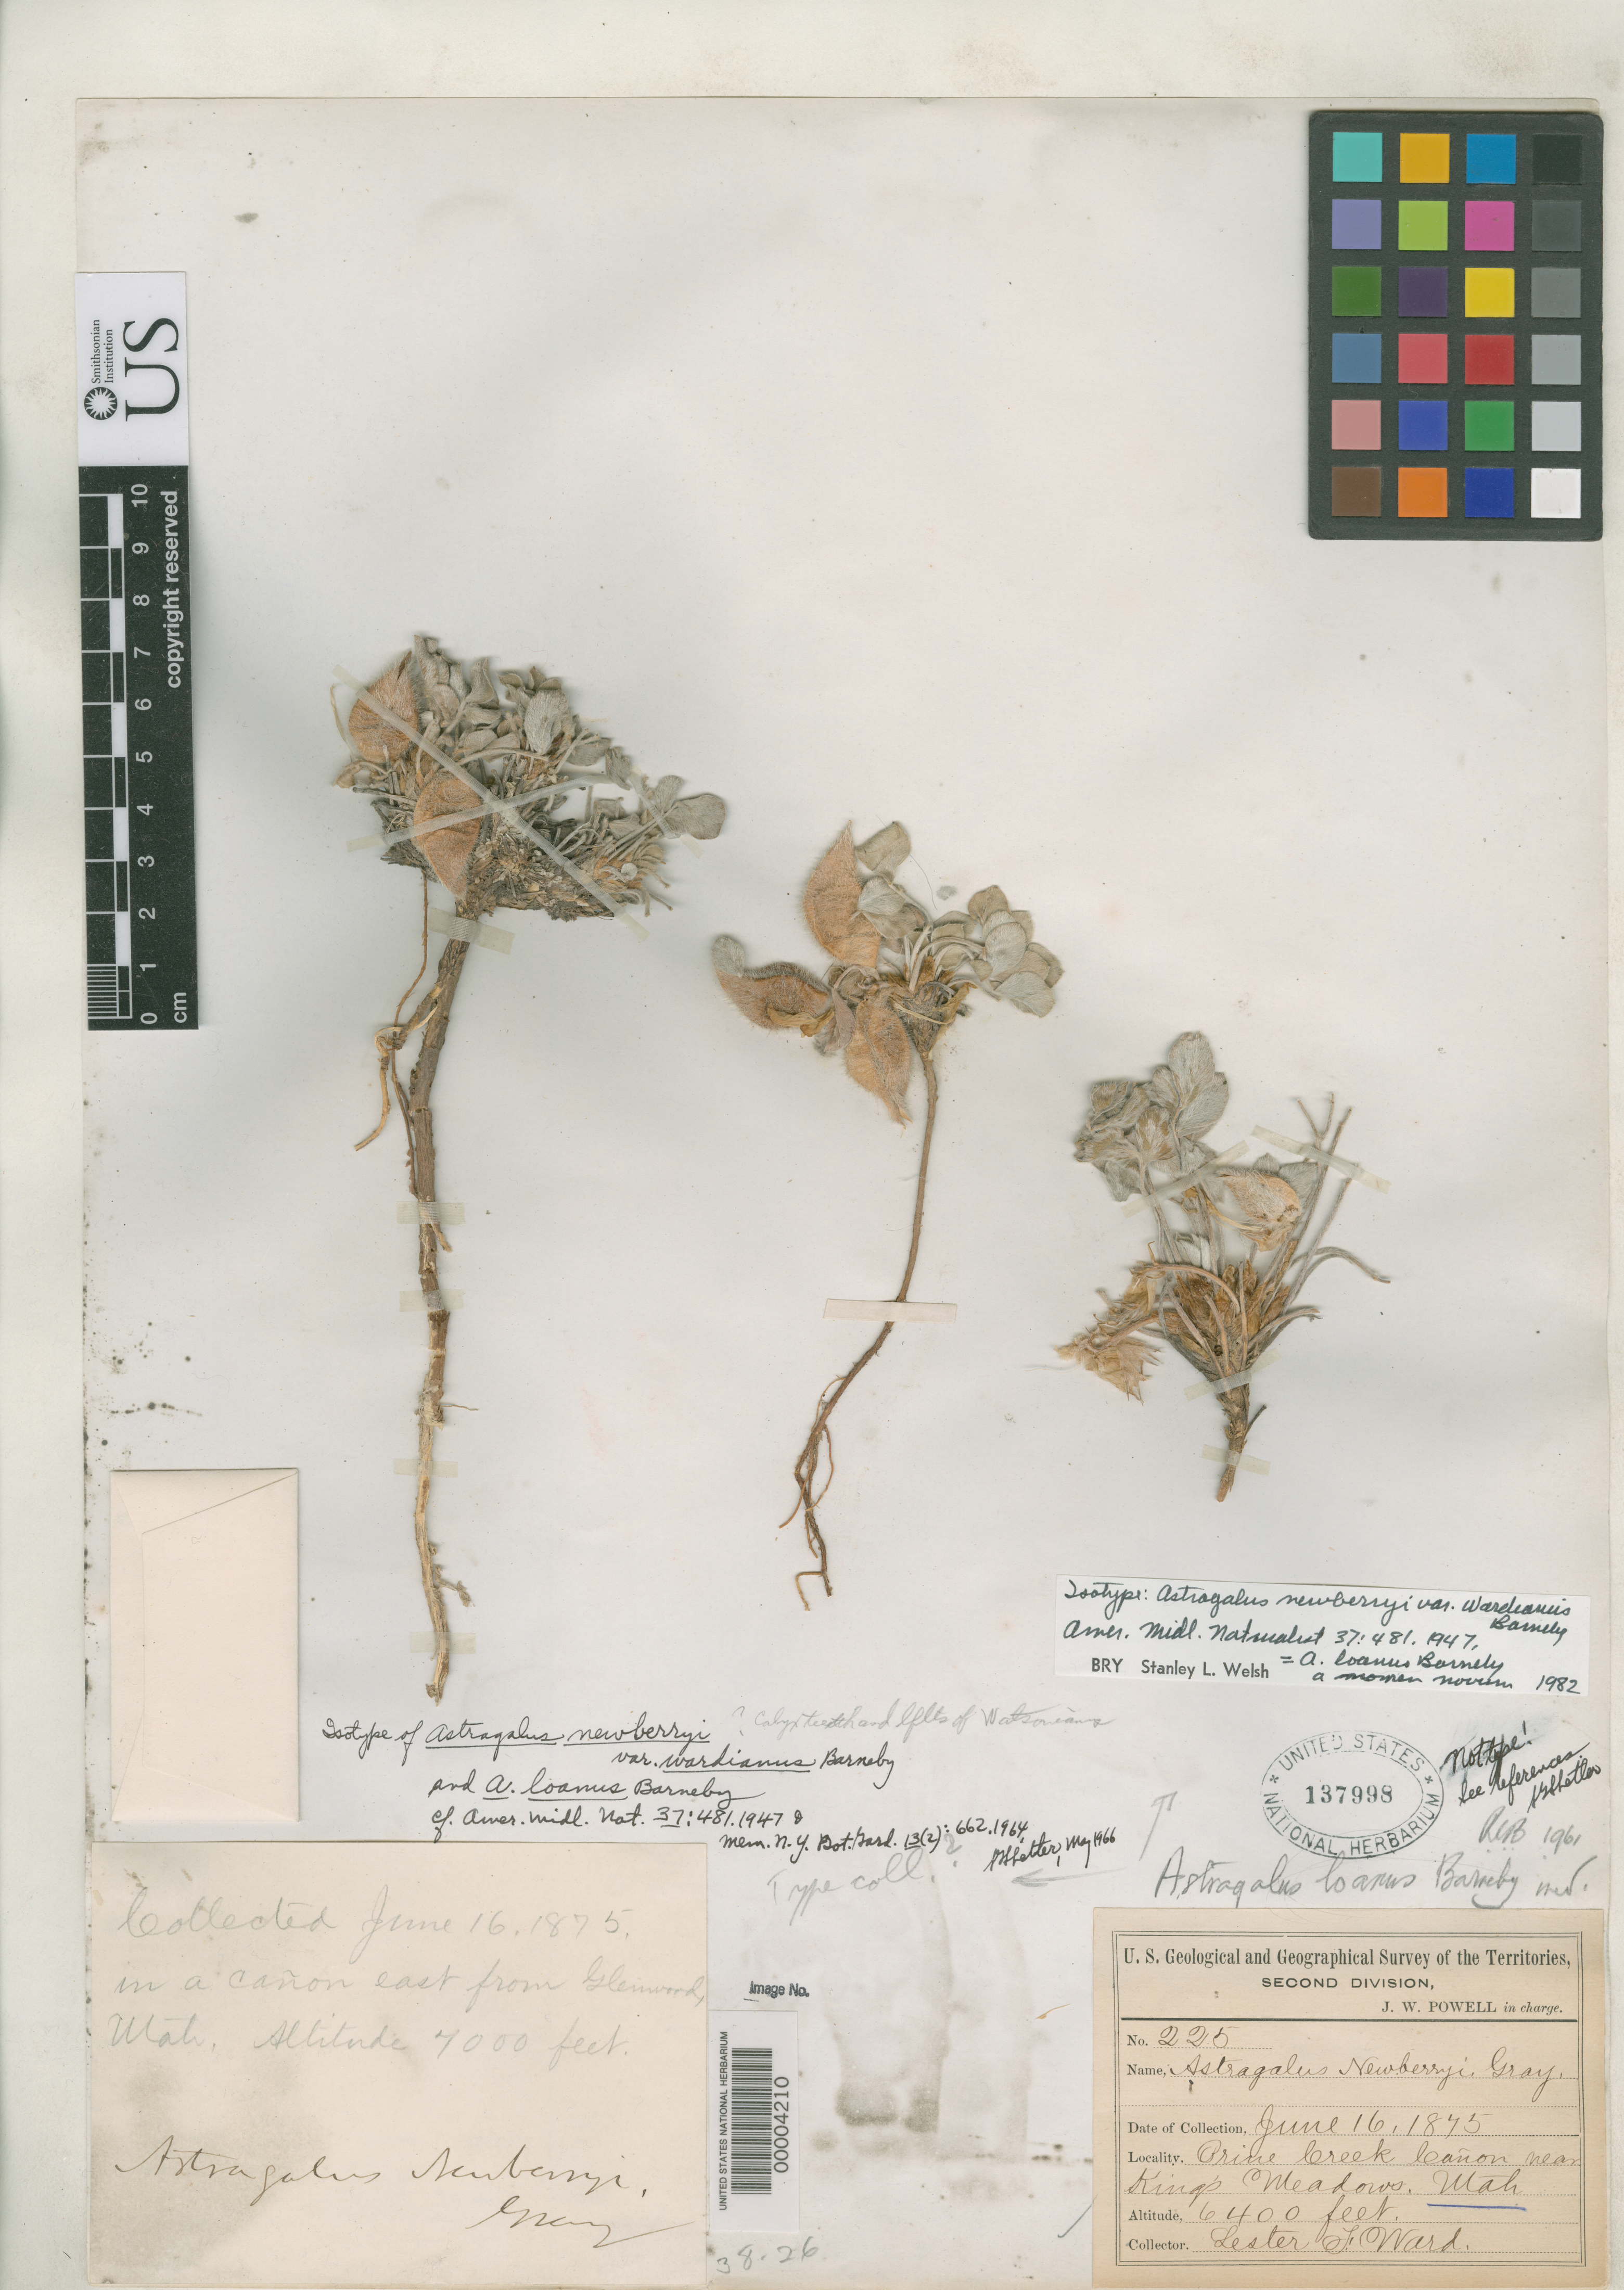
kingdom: Plantae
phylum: Tracheophyta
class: Magnoliopsida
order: Fabales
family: Fabaceae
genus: Astragalus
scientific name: Astragalus newberryi var. wardianus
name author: Barneby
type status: Isotype; Isosyntype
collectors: L. F. Ward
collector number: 225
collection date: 1875-06-16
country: United States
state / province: Utah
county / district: Sevier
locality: Pine Creek Cañon neaer King's Meadows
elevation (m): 1951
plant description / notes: Type (mis?) cited as Newberry 223 by Barneby.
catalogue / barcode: US 137998